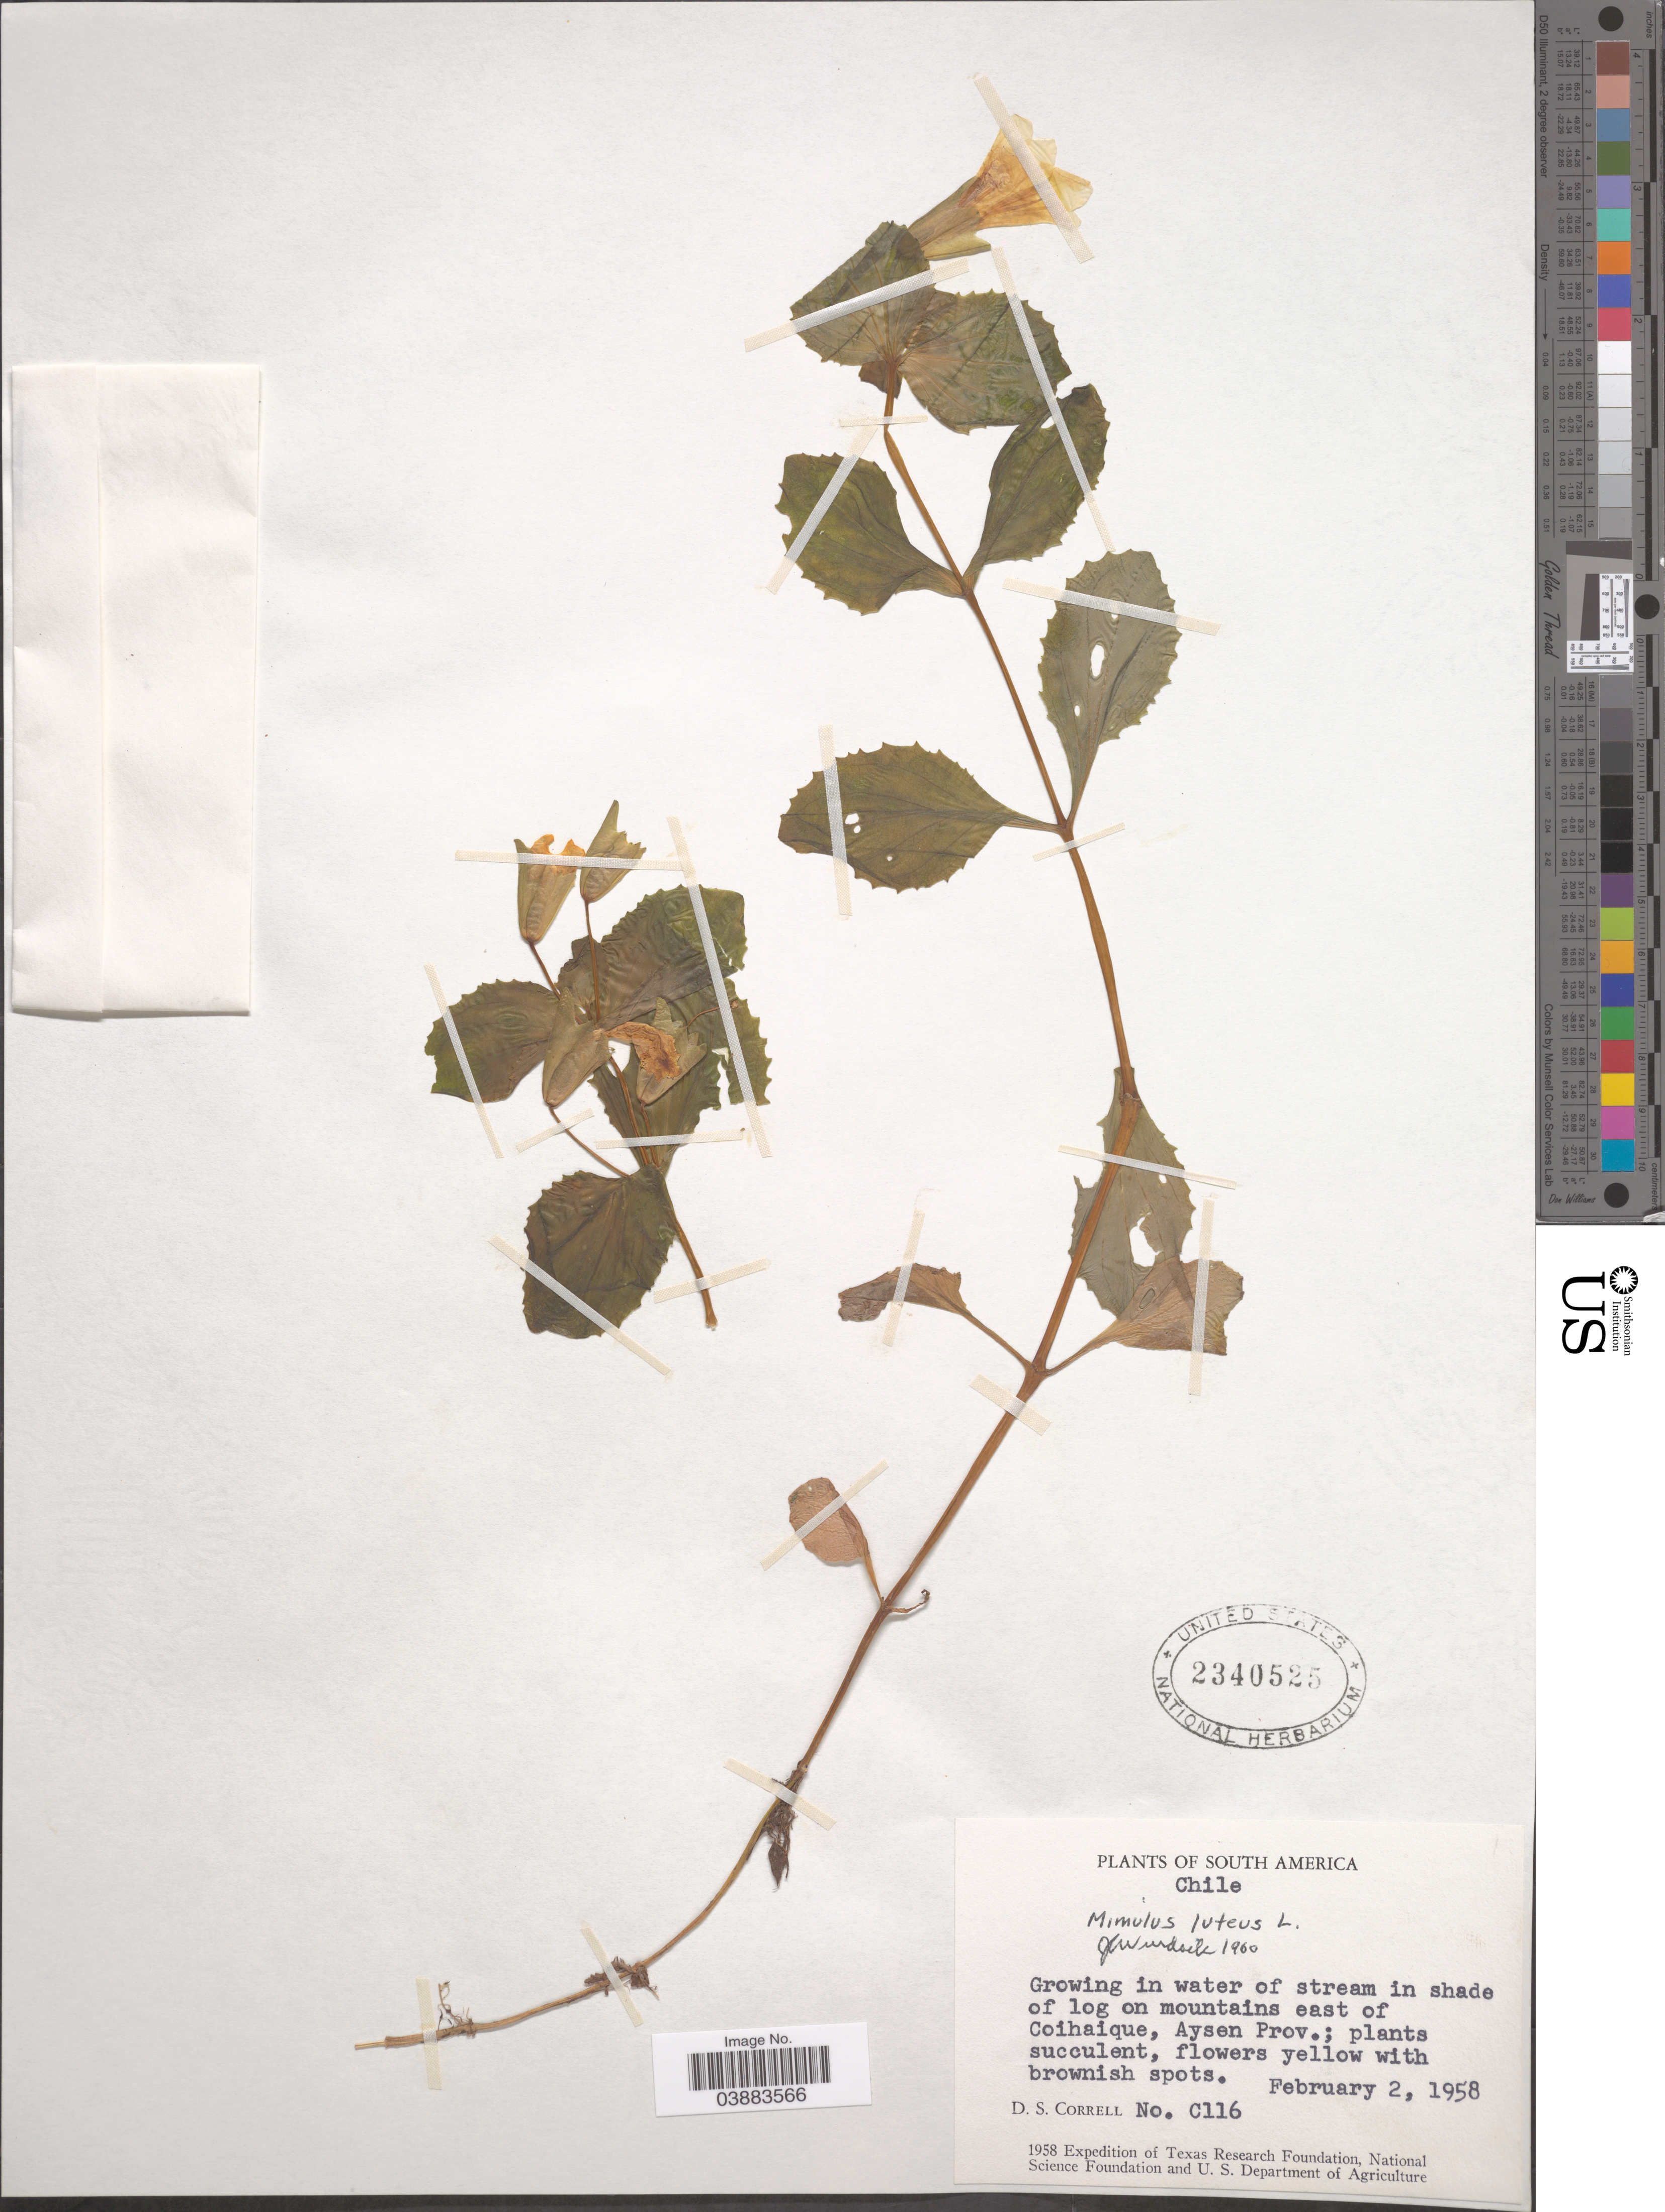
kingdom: Plantae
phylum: Tracheophyta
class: Magnoliopsida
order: Lamiales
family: Phrymaceae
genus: Mimulus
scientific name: Mimulus luteus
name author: L.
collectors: D. S. Correll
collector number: C116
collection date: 1958-02-02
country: Chile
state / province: Aisén (XI)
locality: On mountains east of Coihaique, Aysen Prov.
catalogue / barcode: US 2340525